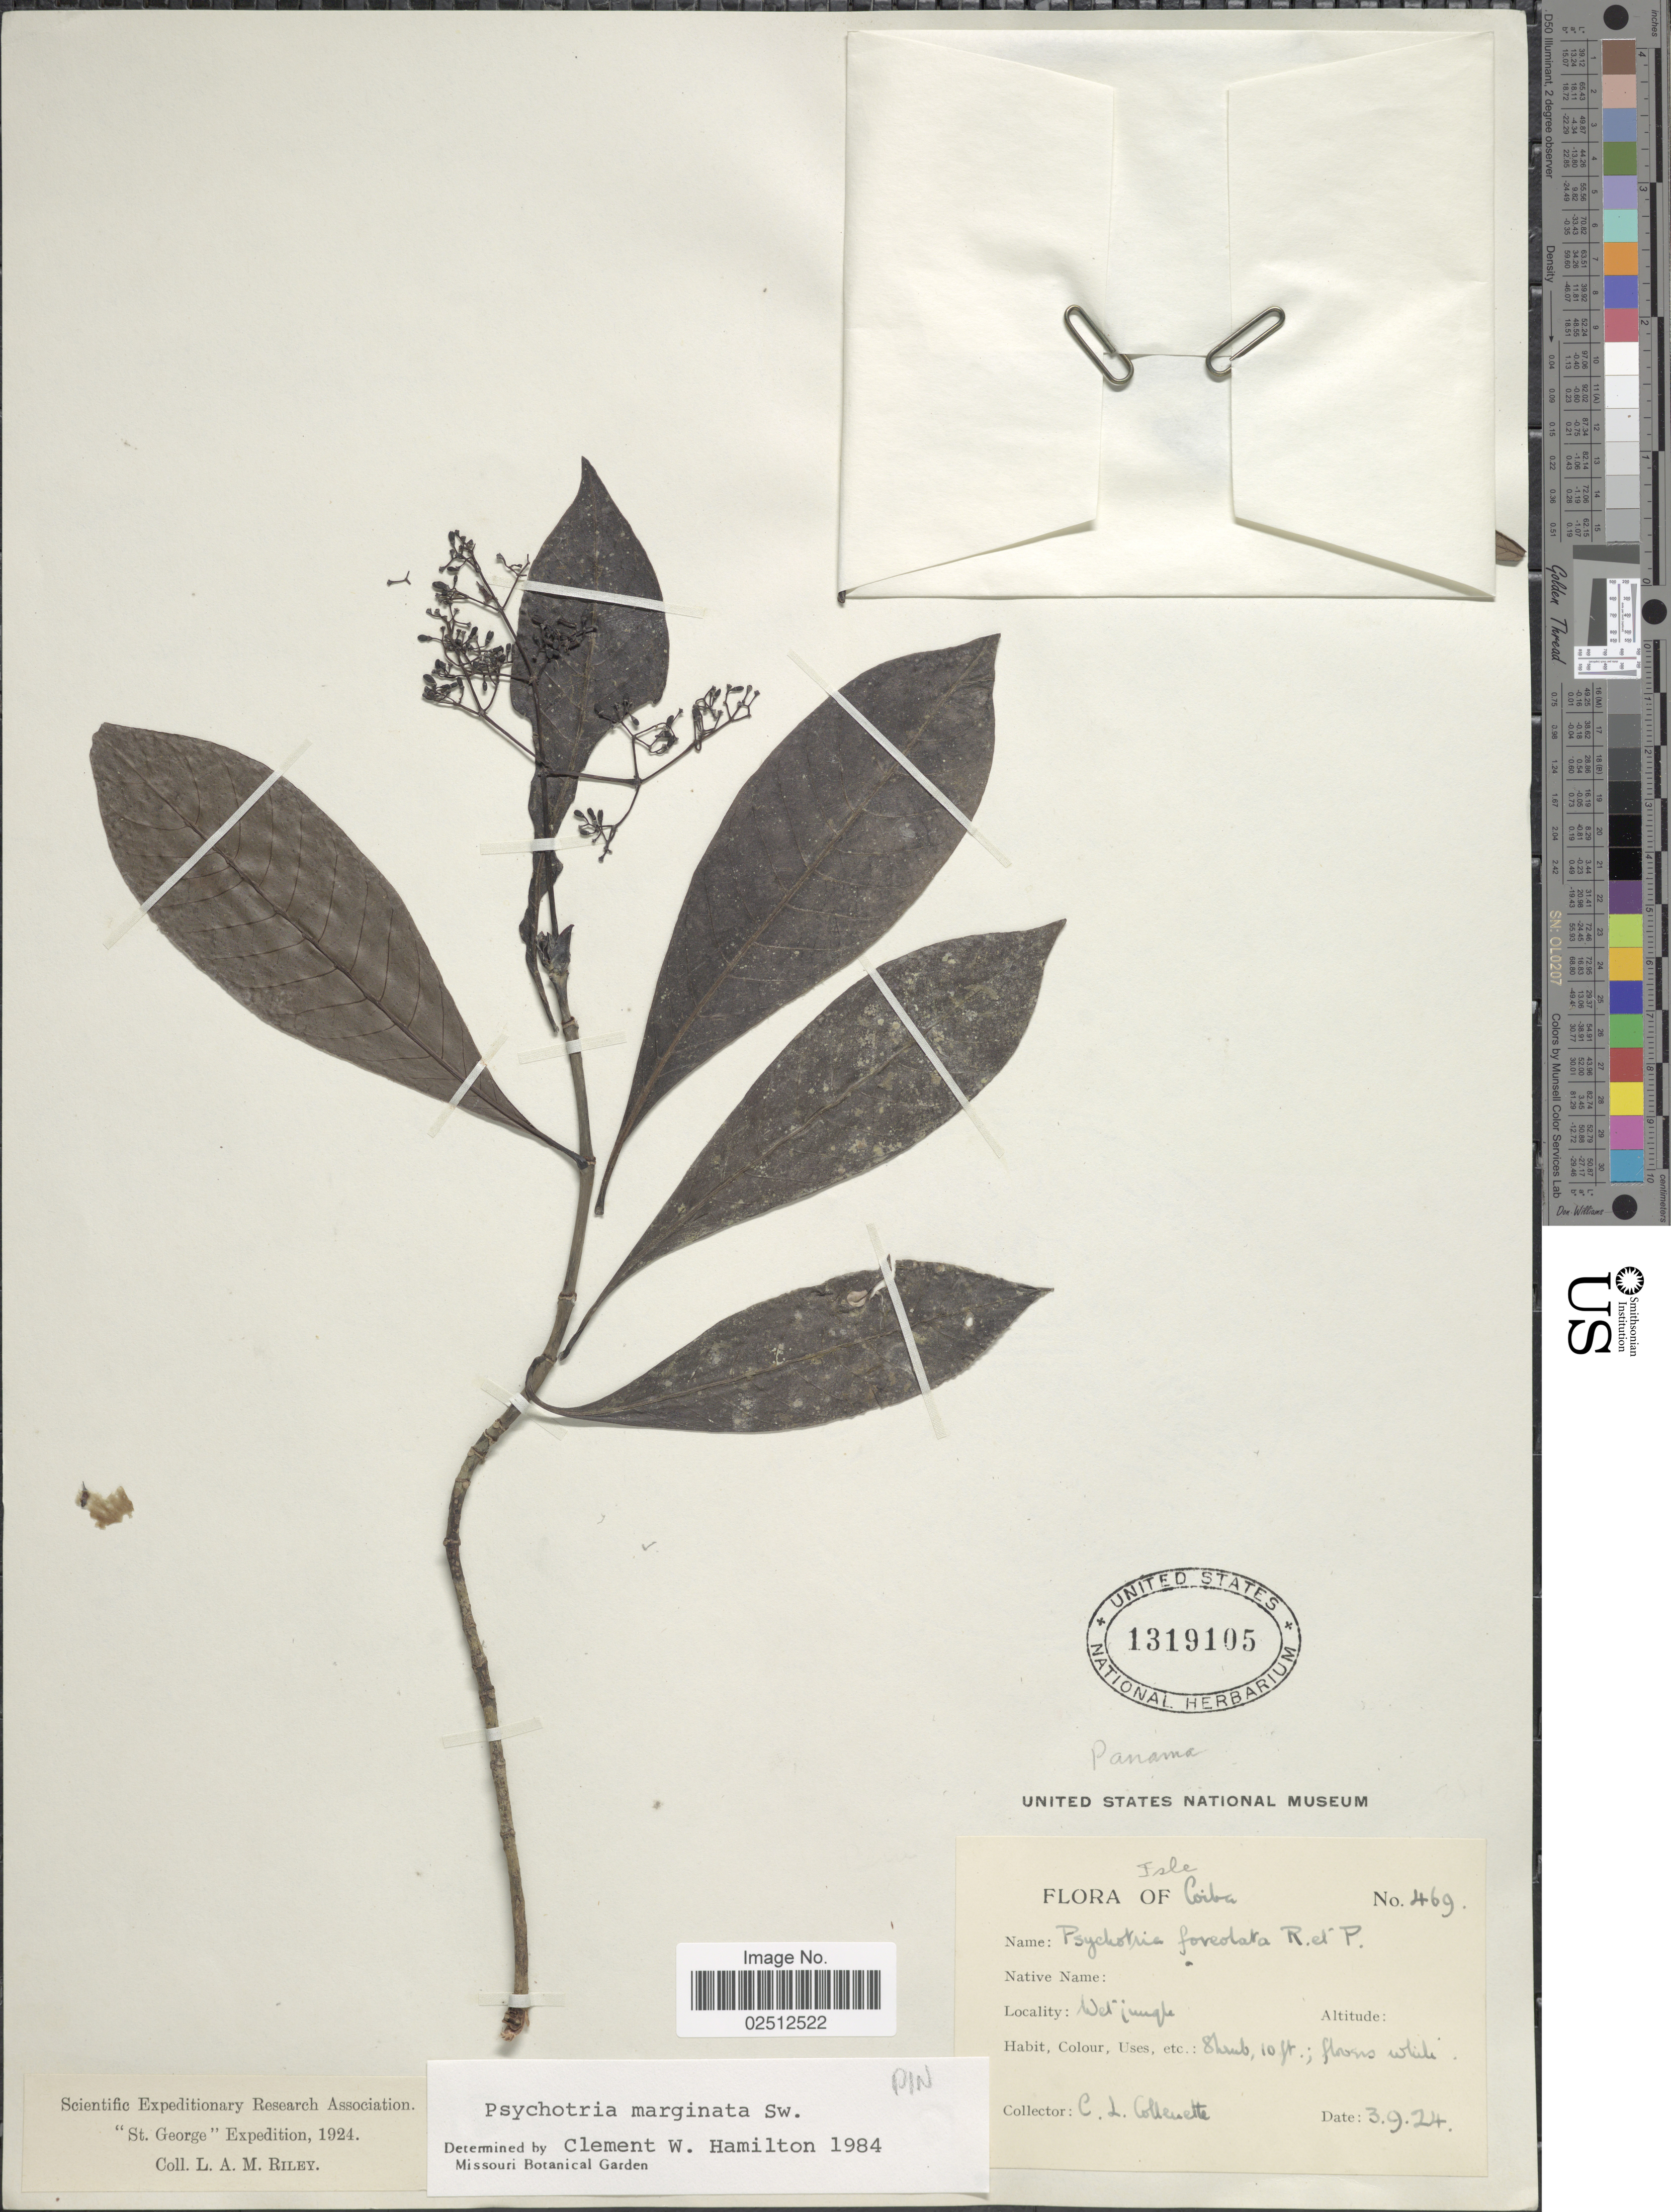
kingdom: Plantae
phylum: Tracheophyta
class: Magnoliopsida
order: Gentianales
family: Rubiaceae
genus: Psychotria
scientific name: Psychotria marginata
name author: Sw.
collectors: C. Collenette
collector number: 469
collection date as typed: Transcribed d/m/y: 3/9/24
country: Panama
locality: Isle Coiba, Wet jungle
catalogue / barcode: US 1319105